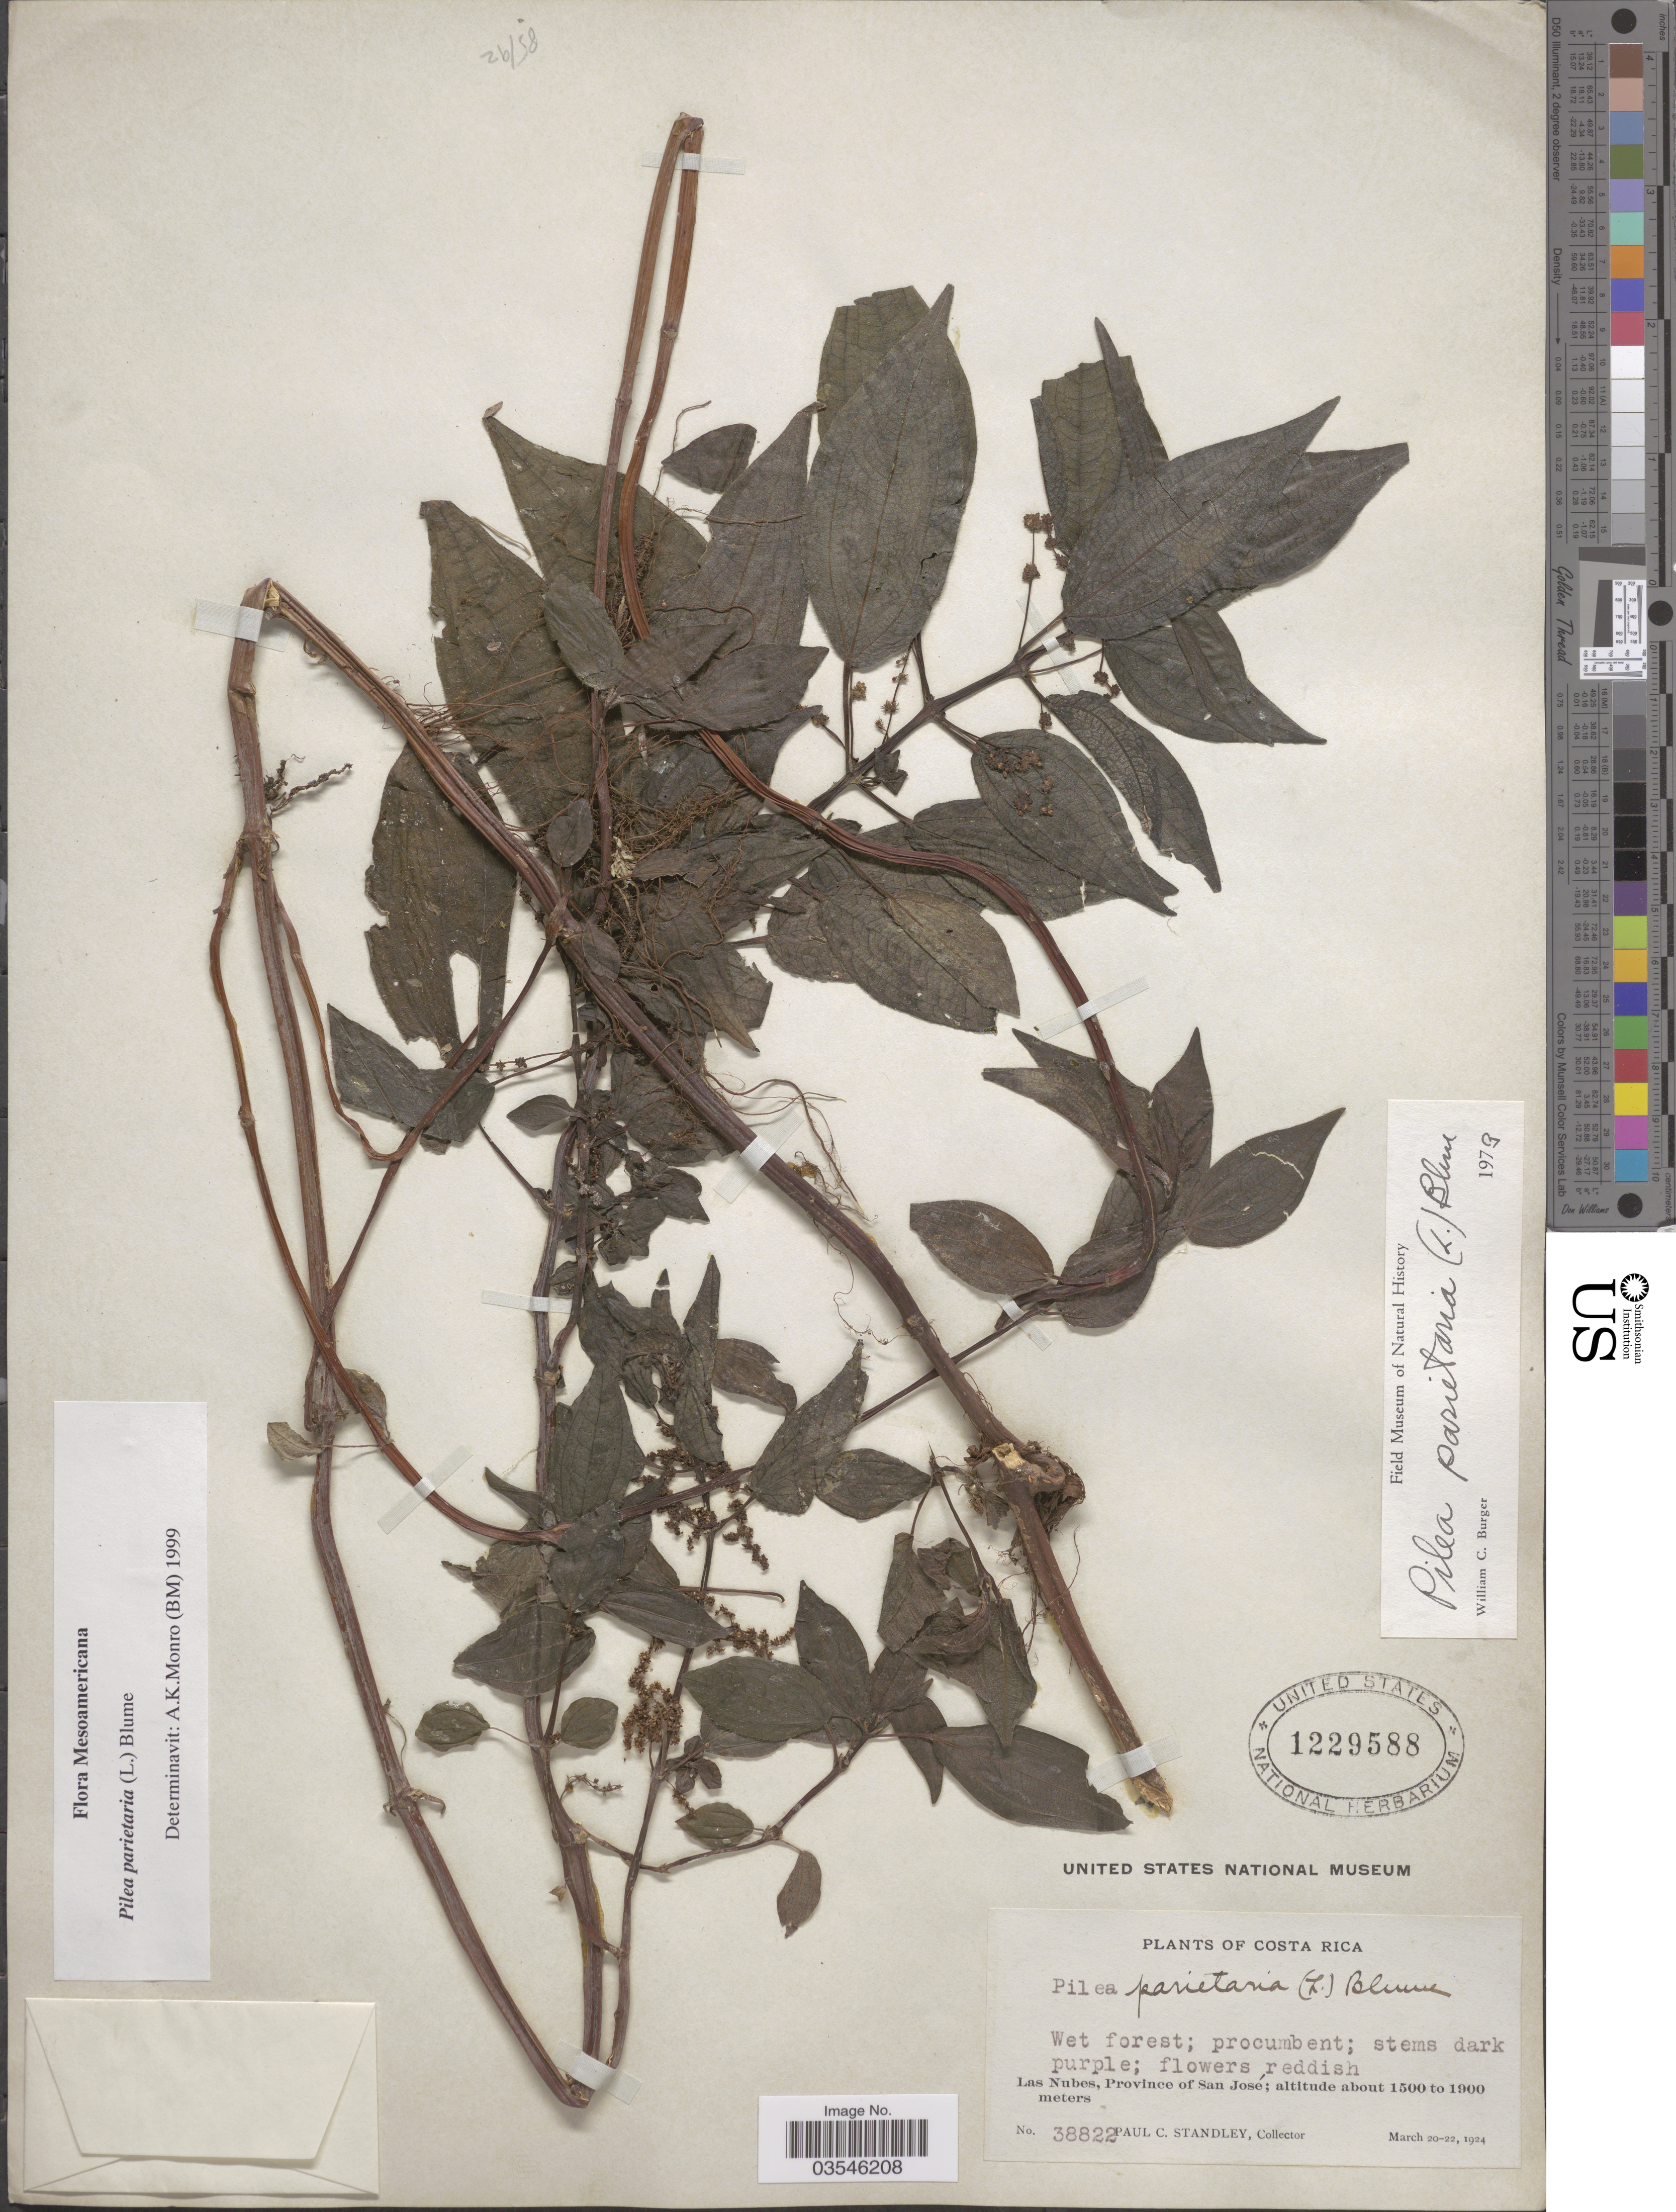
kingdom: Plantae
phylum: Tracheophyta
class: Magnoliopsida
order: Rosales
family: Urticaceae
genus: Pilea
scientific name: Pilea parietaria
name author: (L.) Blume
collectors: P. C. Standley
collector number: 38822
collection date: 1924-03-20/1924-03-22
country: Costa Rica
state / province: San José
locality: Las Nubes, Province of San José.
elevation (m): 1500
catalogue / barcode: US 1229588